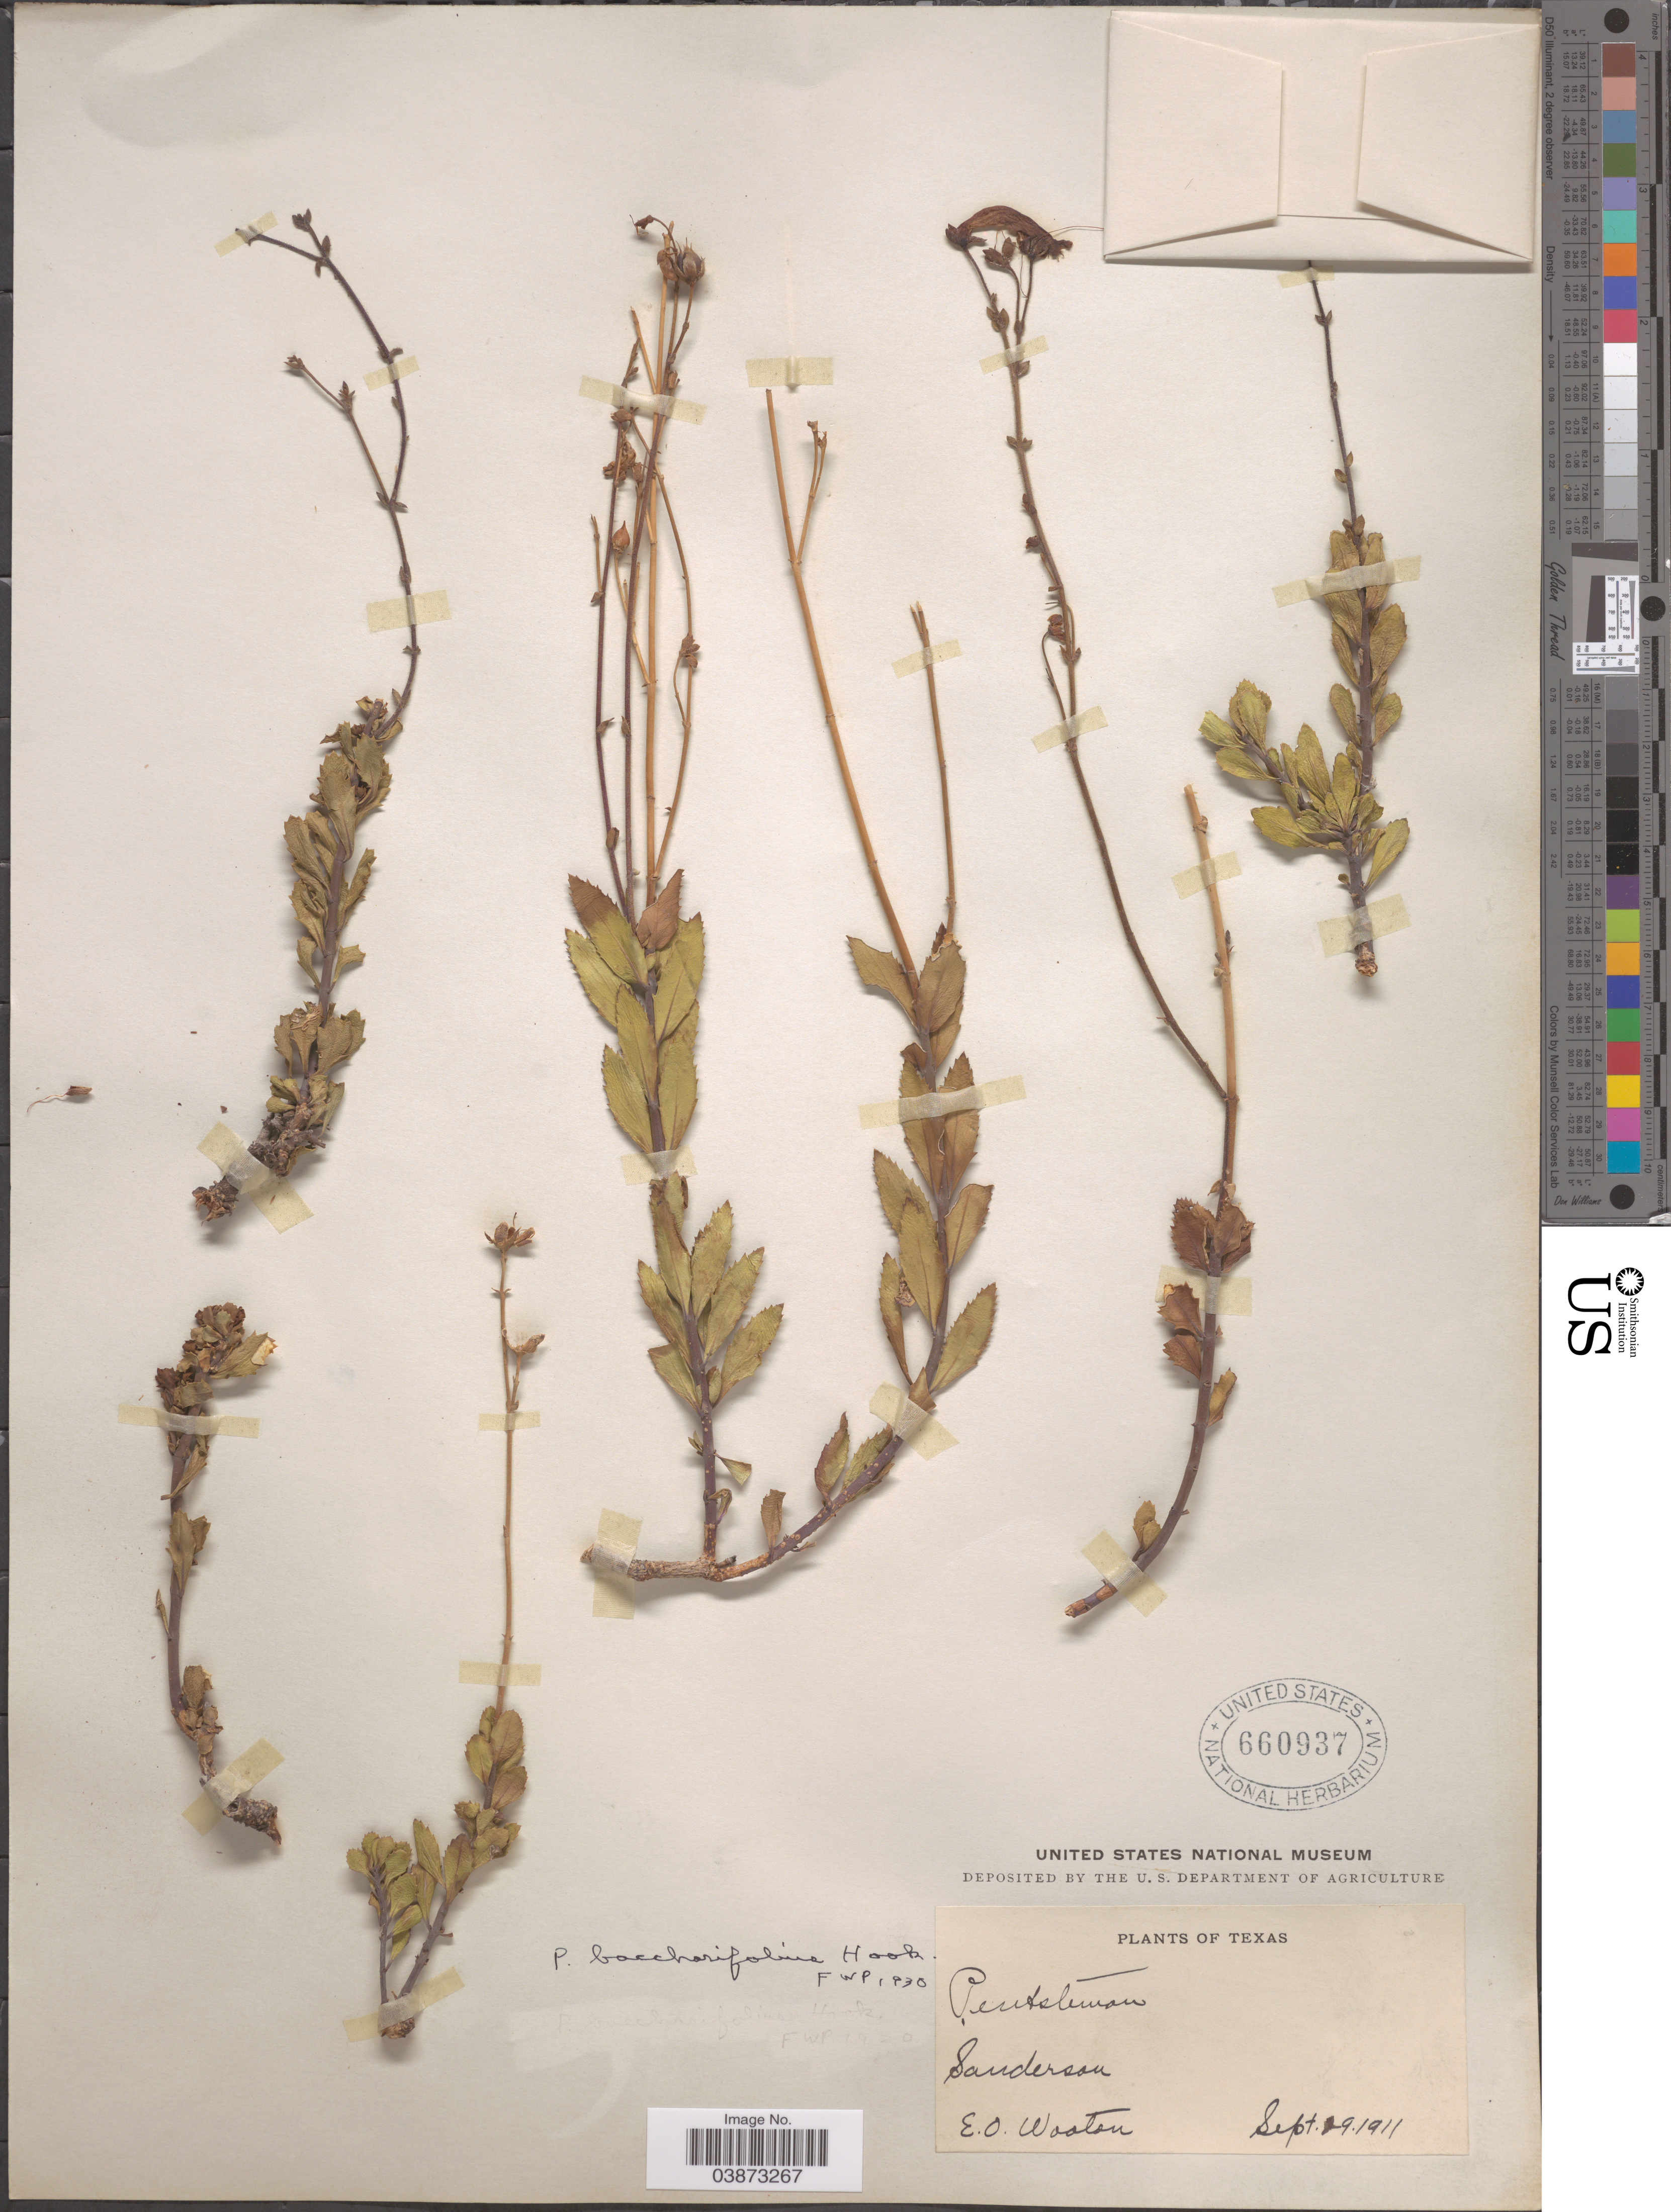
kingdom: Plantae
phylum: Tracheophyta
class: Magnoliopsida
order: Lamiales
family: Plantaginaceae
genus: Penstemon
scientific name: Penstemon baccharifolius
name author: Hook.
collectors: E. O. Wooton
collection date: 1911-09-29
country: United States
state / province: Texas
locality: Sanderson.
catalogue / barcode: US 660937